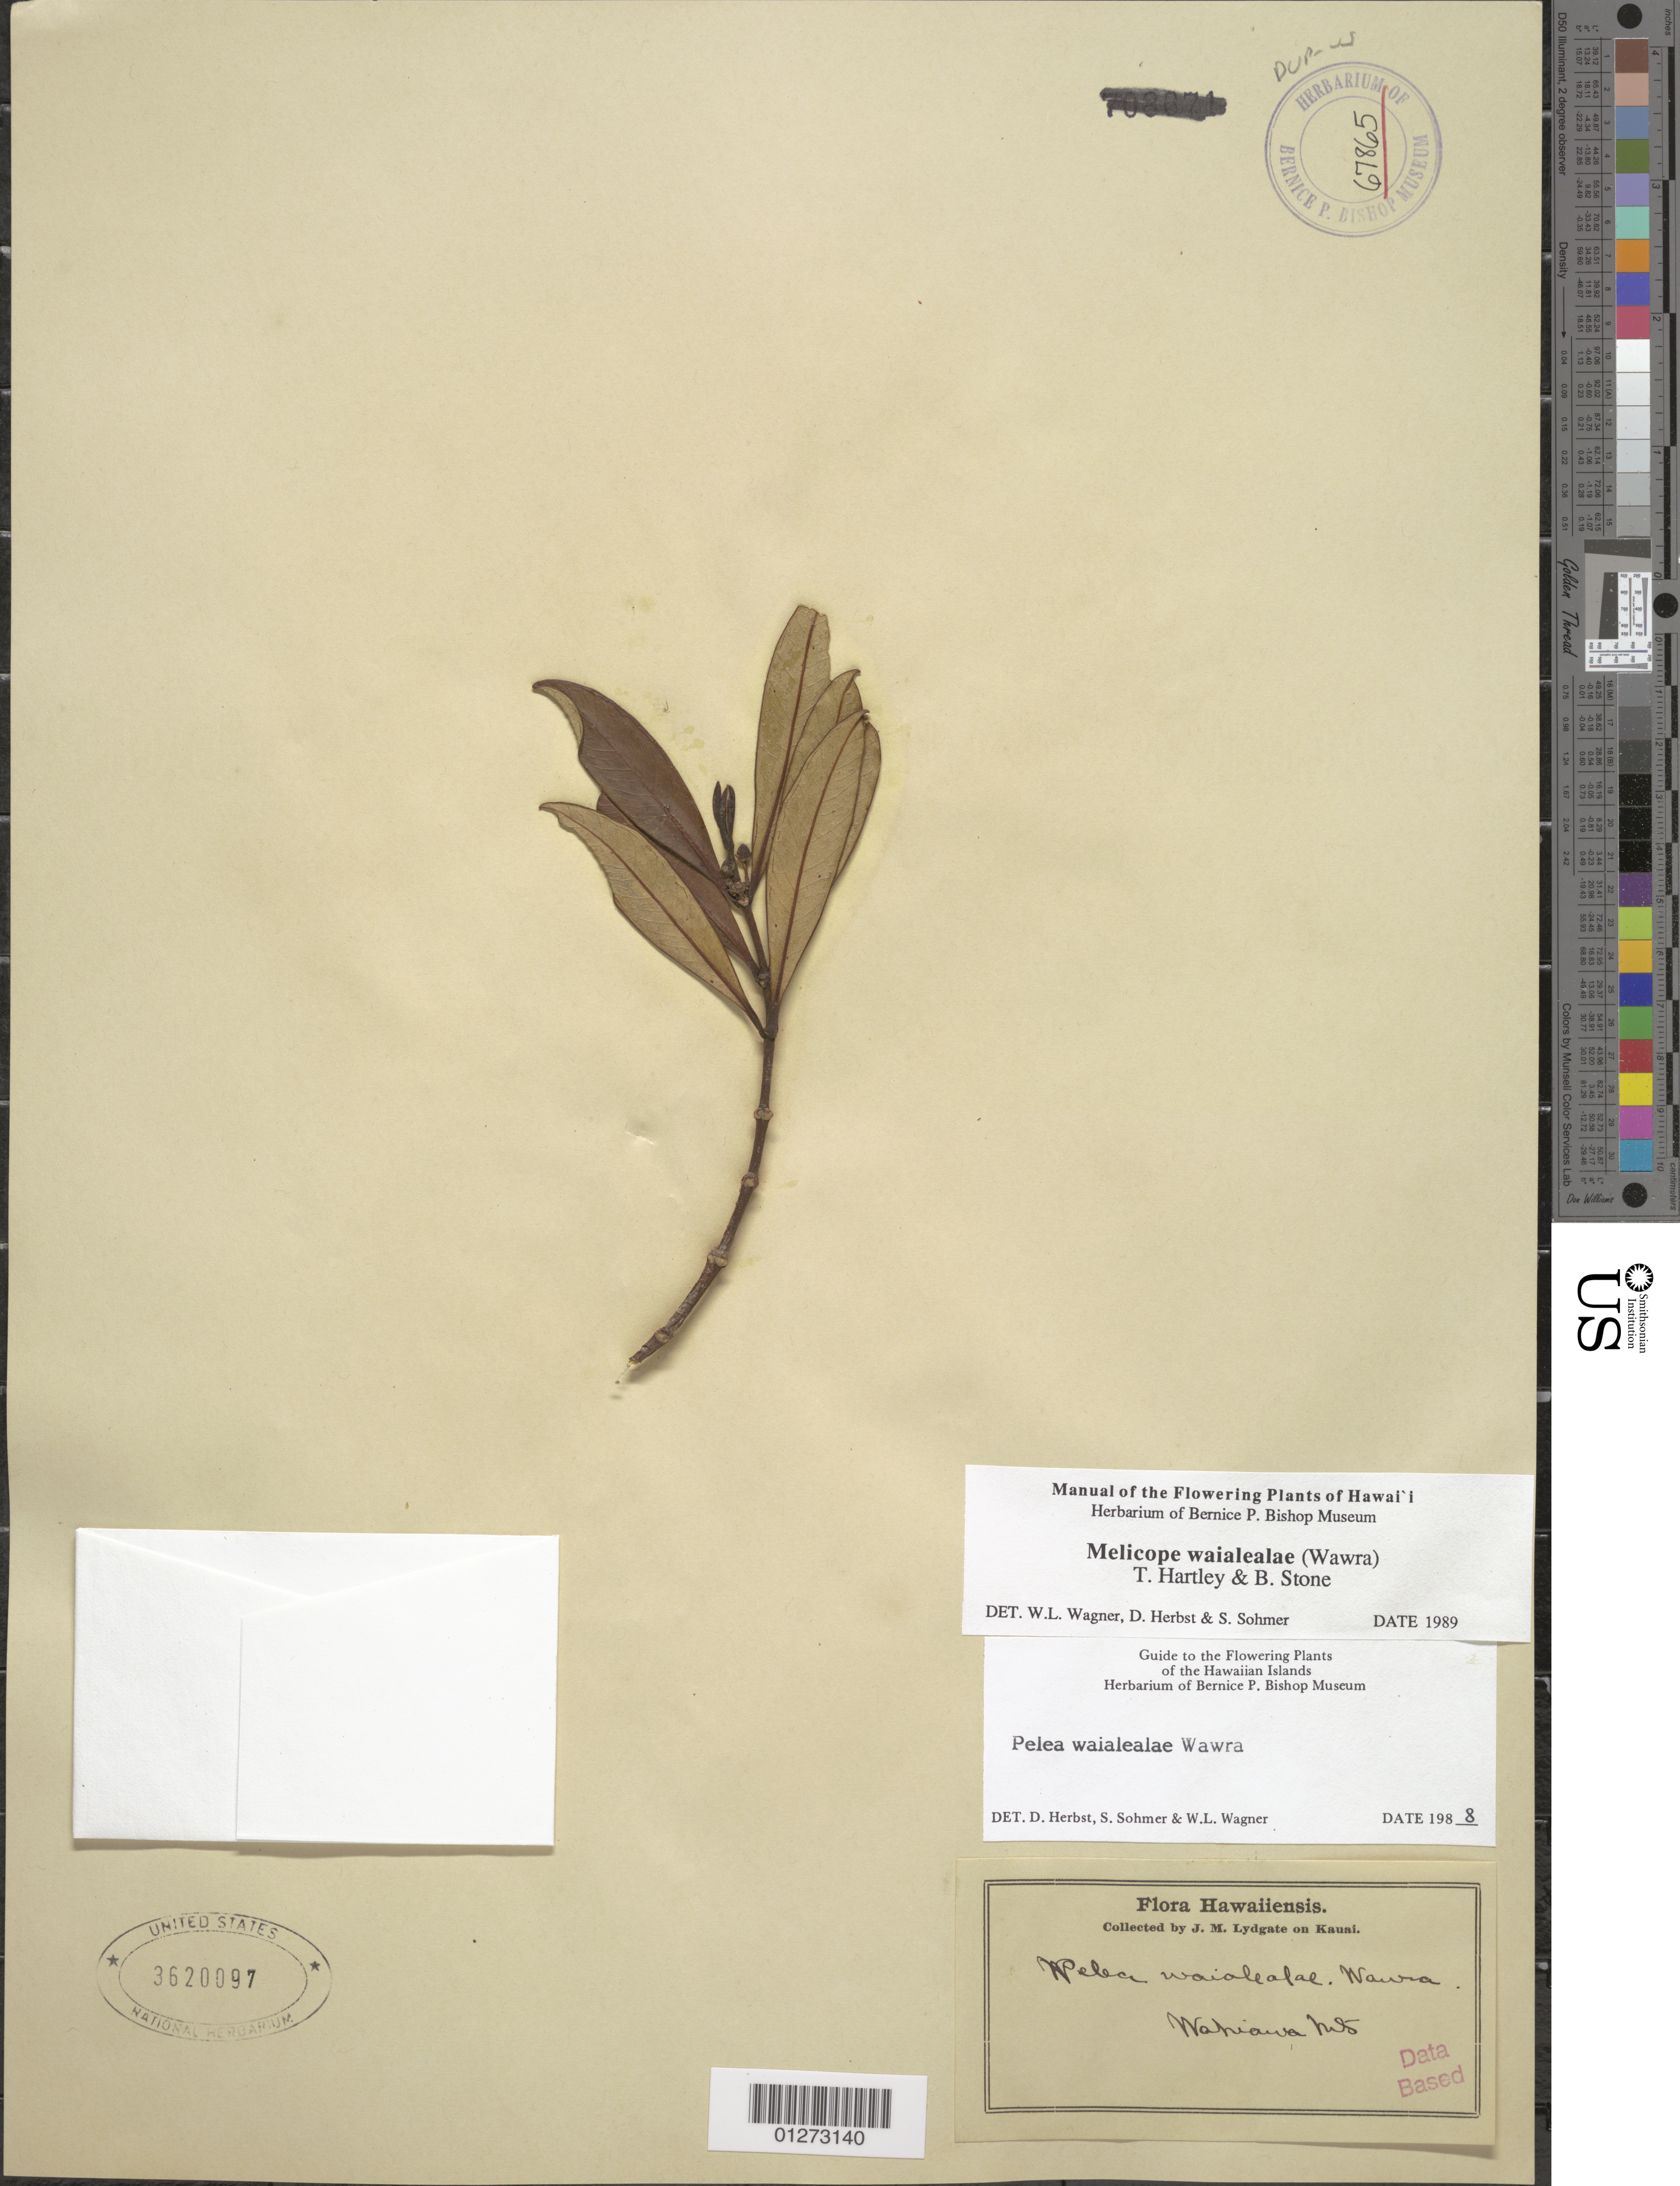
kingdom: Plantae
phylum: Tracheophyta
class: Magnoliopsida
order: Sapindales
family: Rutaceae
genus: Melicope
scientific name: Melicope waialealae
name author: (Wawra) T.G. Hartley & B.C. Stone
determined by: Wagner, W. L.; Herbst, D. R.; Sohmer, S. H.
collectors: J. Lydgate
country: United States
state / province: Hawaii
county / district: Kauai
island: Kaua'i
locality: Wahiawa Mts.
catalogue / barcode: US 3620097